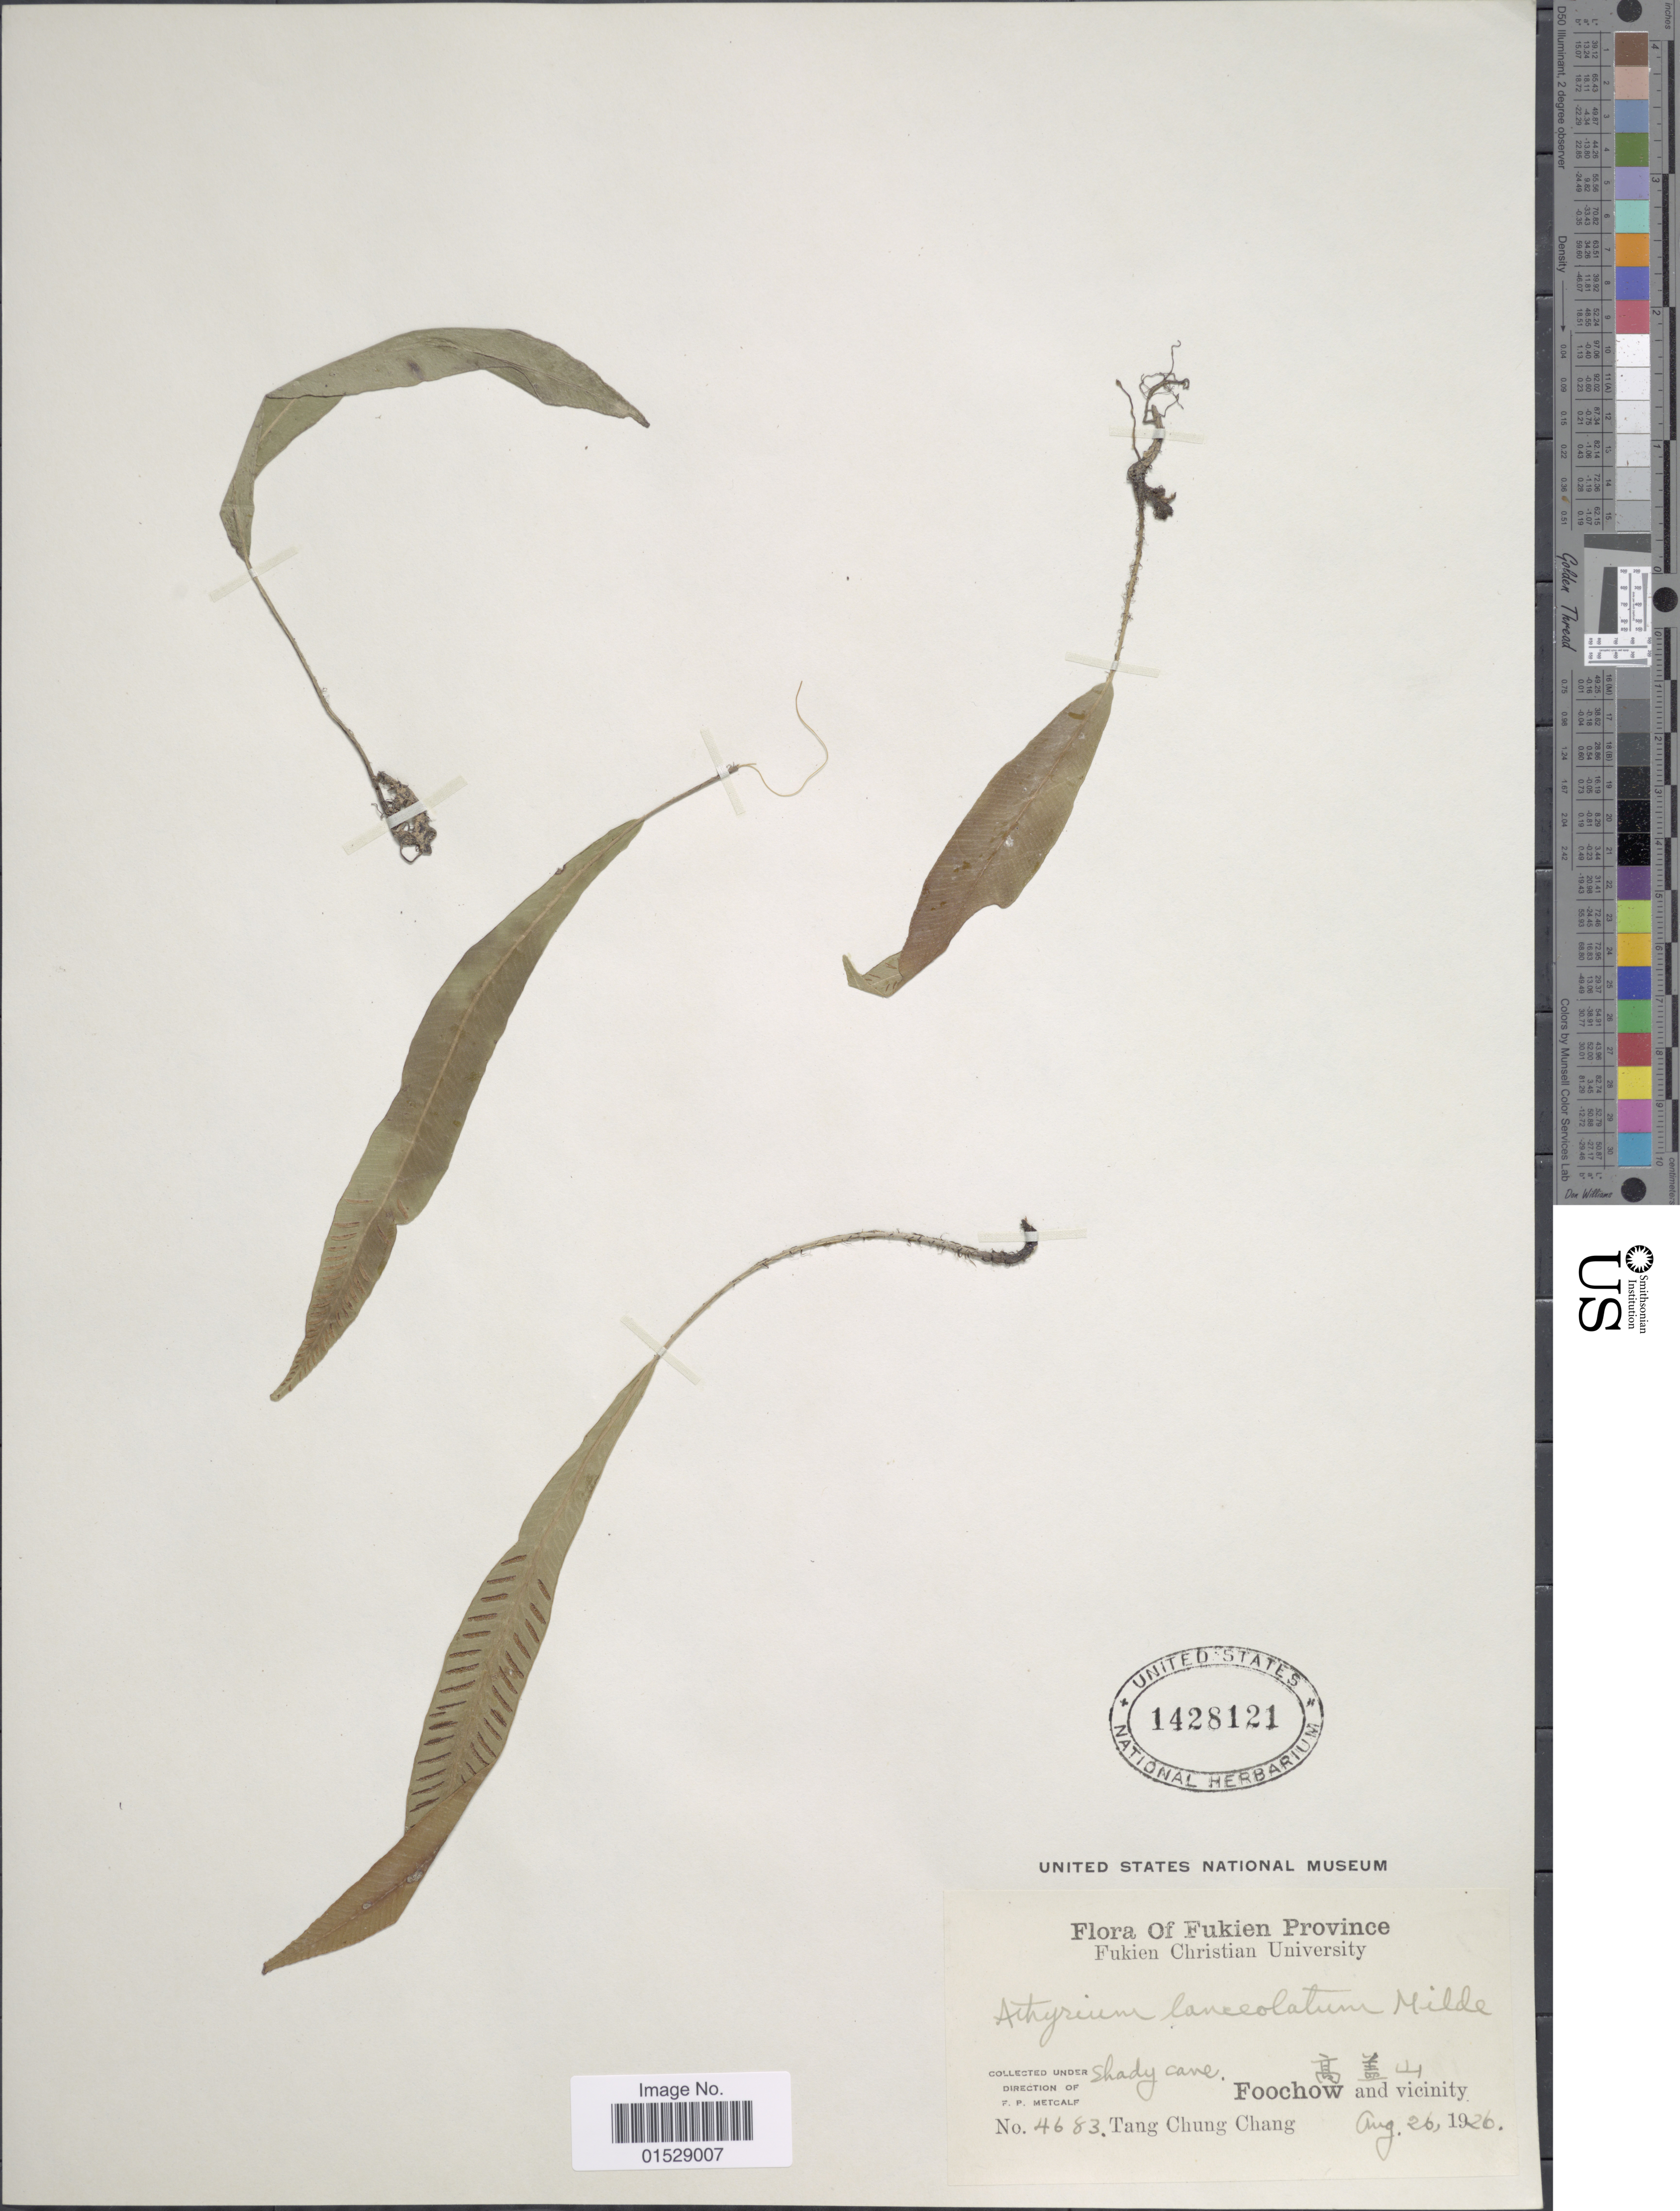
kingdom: Plantae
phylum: Tracheophyta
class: Polypodiopsida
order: Polypodiales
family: Athyriaceae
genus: Deparia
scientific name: Deparia lancea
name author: (Thunb.) Fraser-Jenk.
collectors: T. C. Chang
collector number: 4683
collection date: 1926-08-26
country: China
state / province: Fujian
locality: Fukien Province, Foochow and vicinity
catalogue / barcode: US 1428121